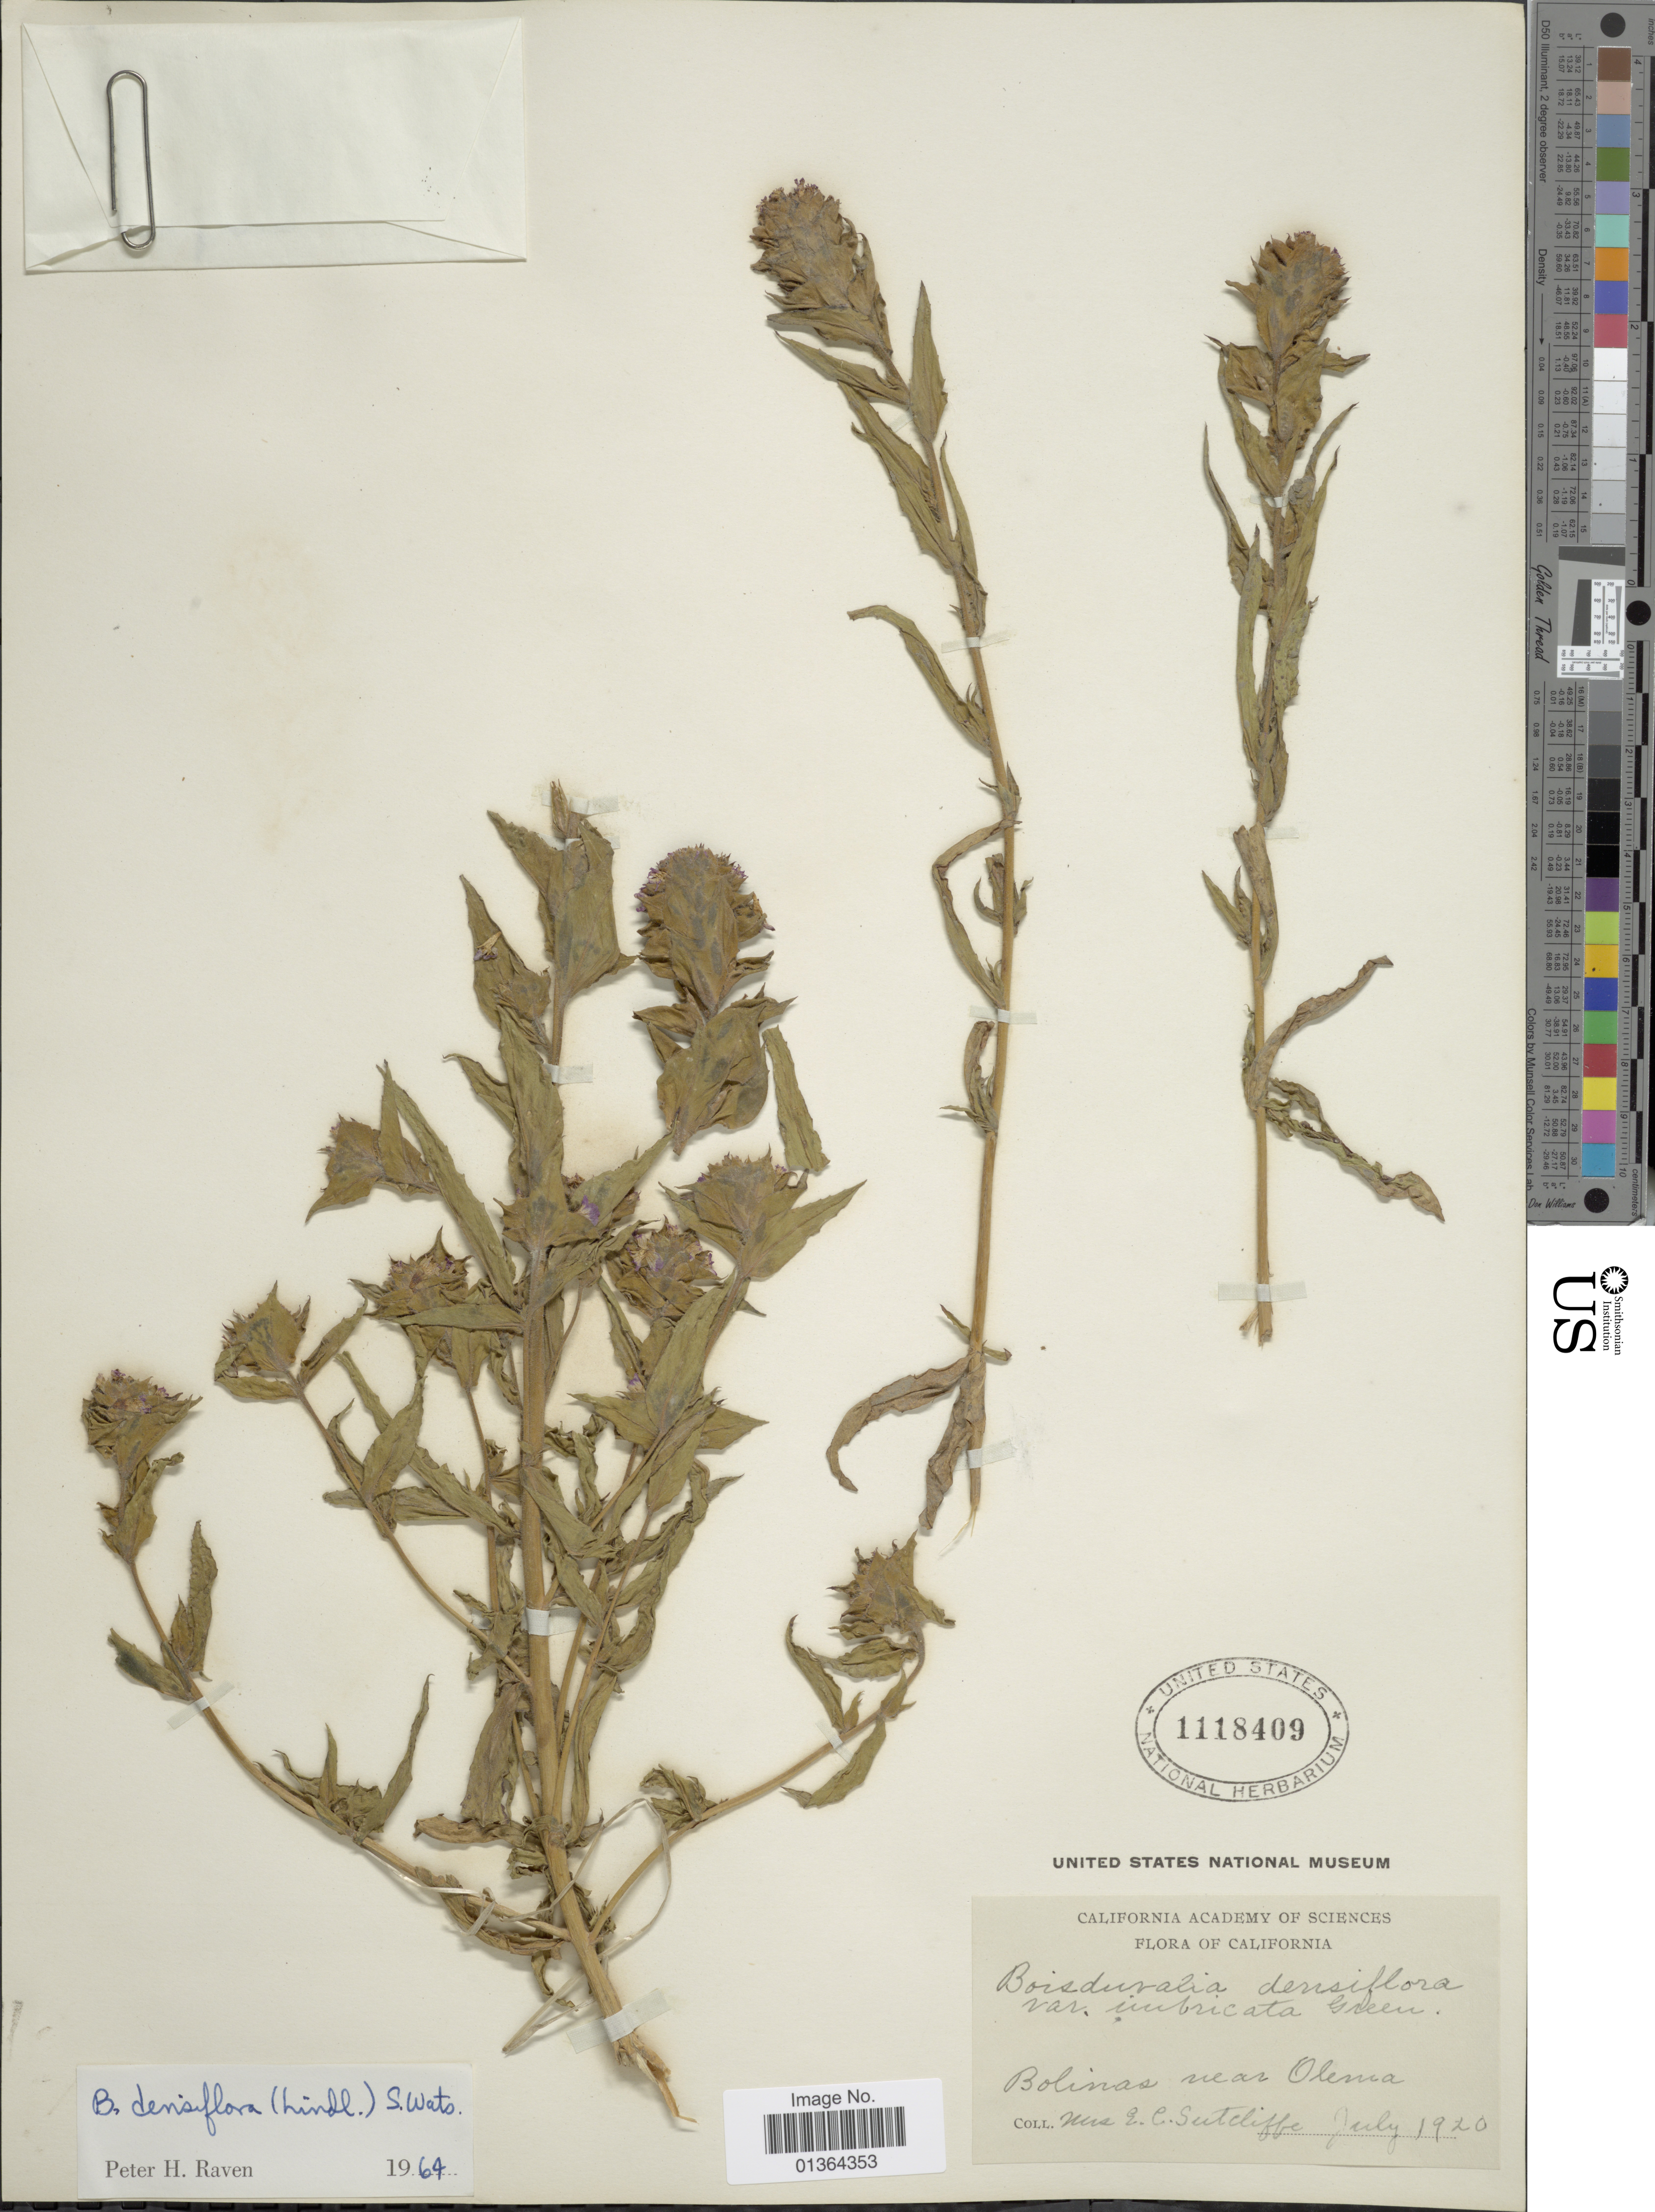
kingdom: Plantae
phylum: Tracheophyta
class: Magnoliopsida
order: Myrtales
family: Onagraceae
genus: Epilobium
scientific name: Epilobium densiflorum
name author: (Lindl.) Hoch & P.H. Raven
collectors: E. Sutcliffe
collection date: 1920-07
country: United States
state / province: California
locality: Bolinas near Olema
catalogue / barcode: US 1118409